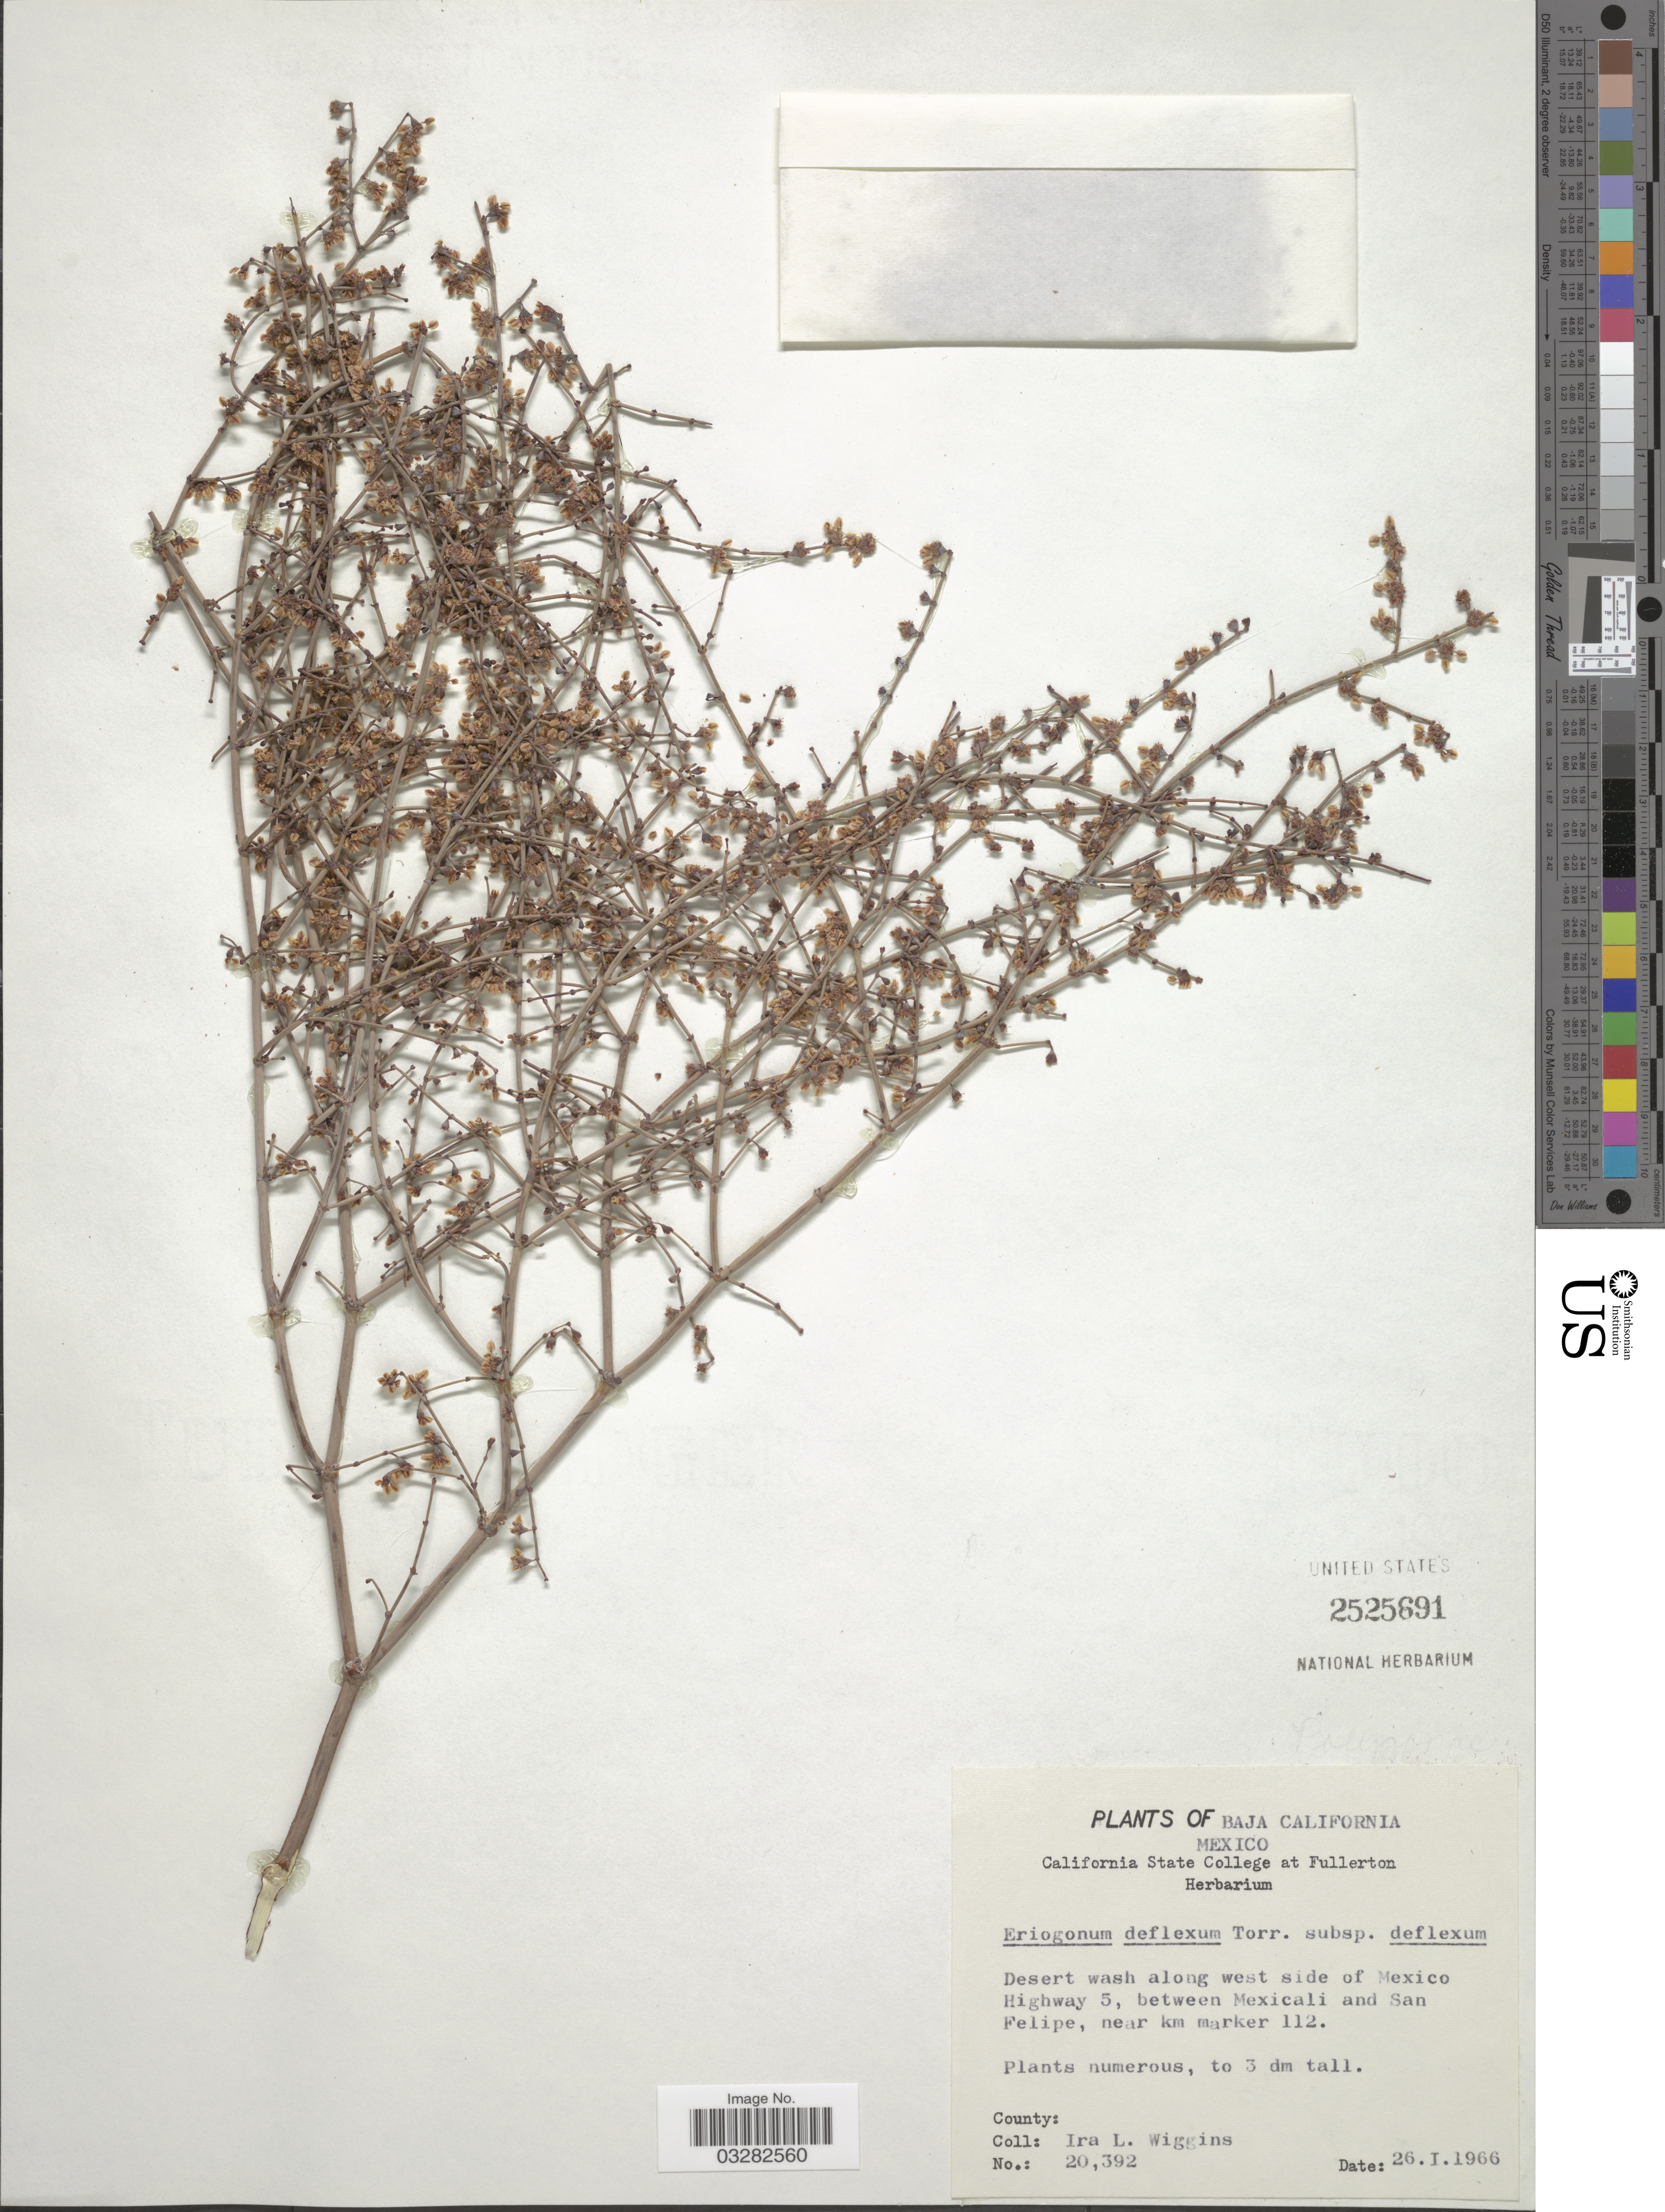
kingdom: Plantae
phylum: Tracheophyta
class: Magnoliopsida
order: Caryophyllales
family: Polygonaceae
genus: Eriogonum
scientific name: Eriogonum deflexum var. deflexum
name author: Torr. in Ives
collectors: I. L. Wiggins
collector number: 20392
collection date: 1966-01-26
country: Mexico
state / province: Baja California Norte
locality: Desert wash along west side of Mexico Highway 5, between Mexicali and San Felipe, near km marker 112.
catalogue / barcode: US 2525691